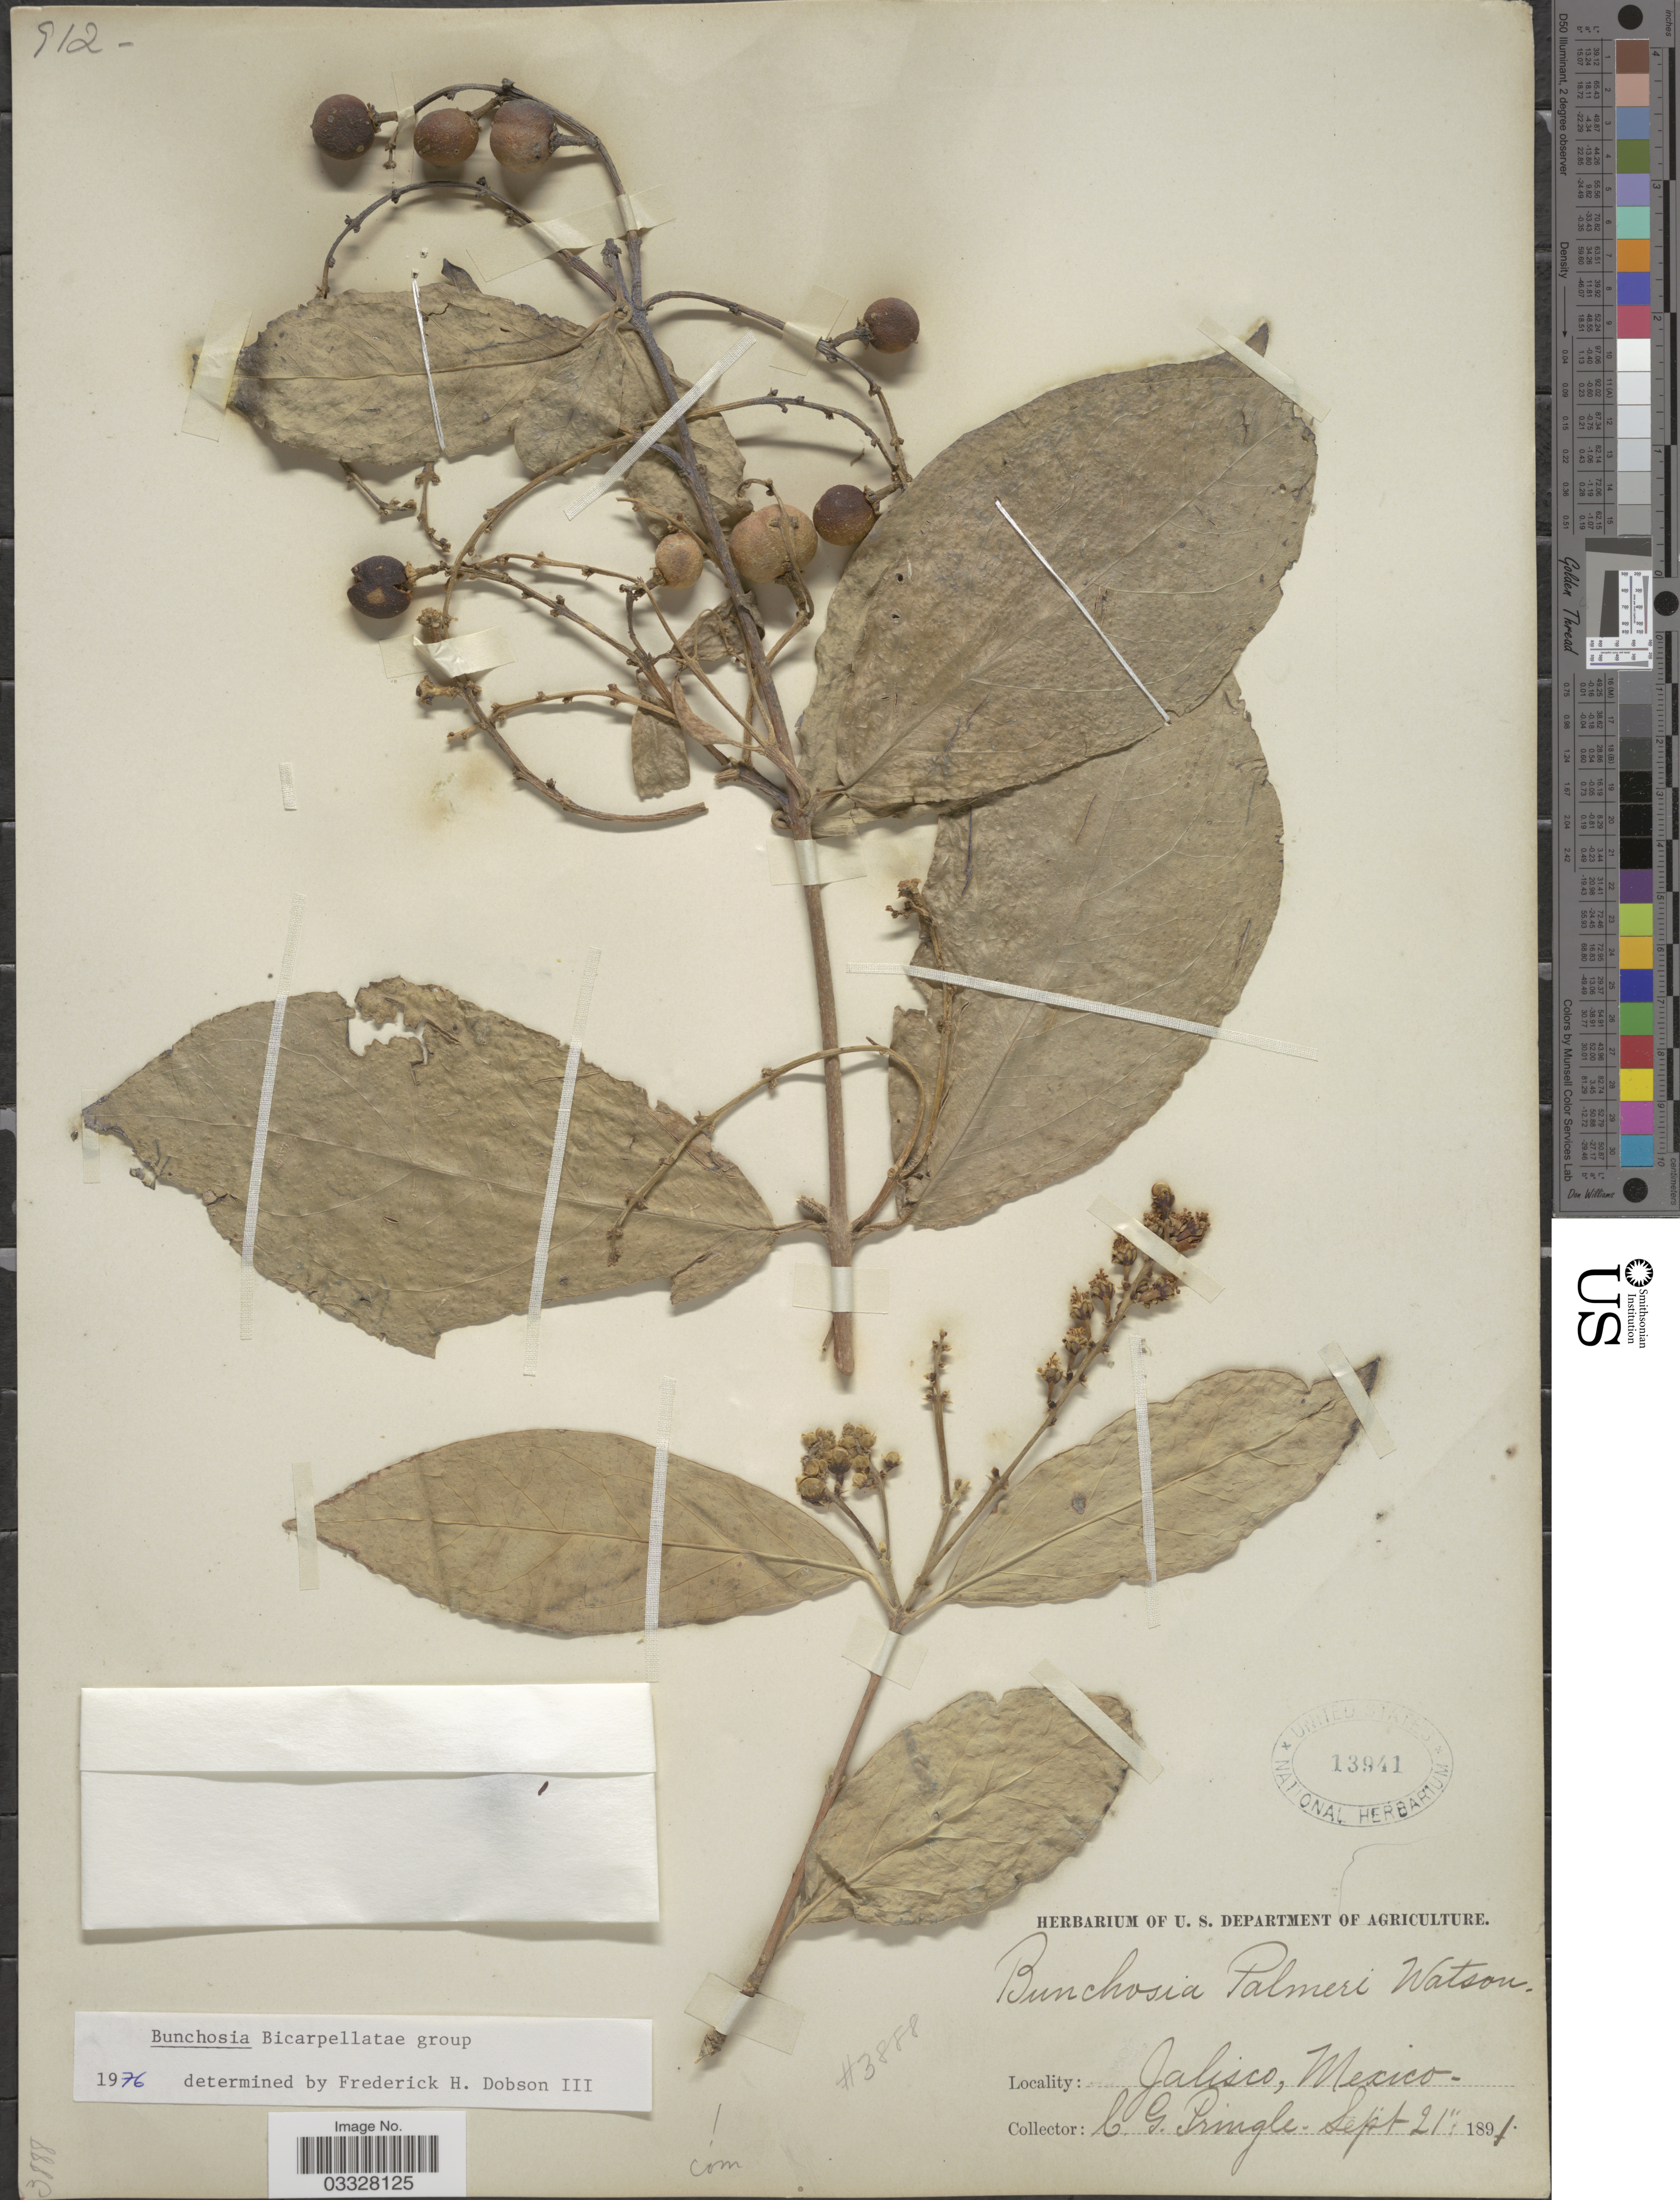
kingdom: Plantae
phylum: Tracheophyta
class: Magnoliopsida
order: Malpighiales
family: Malpighiaceae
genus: Bunchosia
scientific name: Bunchosia palmeri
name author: S. Watson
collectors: C. G. Pringle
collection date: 1891-09-21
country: Mexico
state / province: Jalisco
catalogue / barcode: US 13941